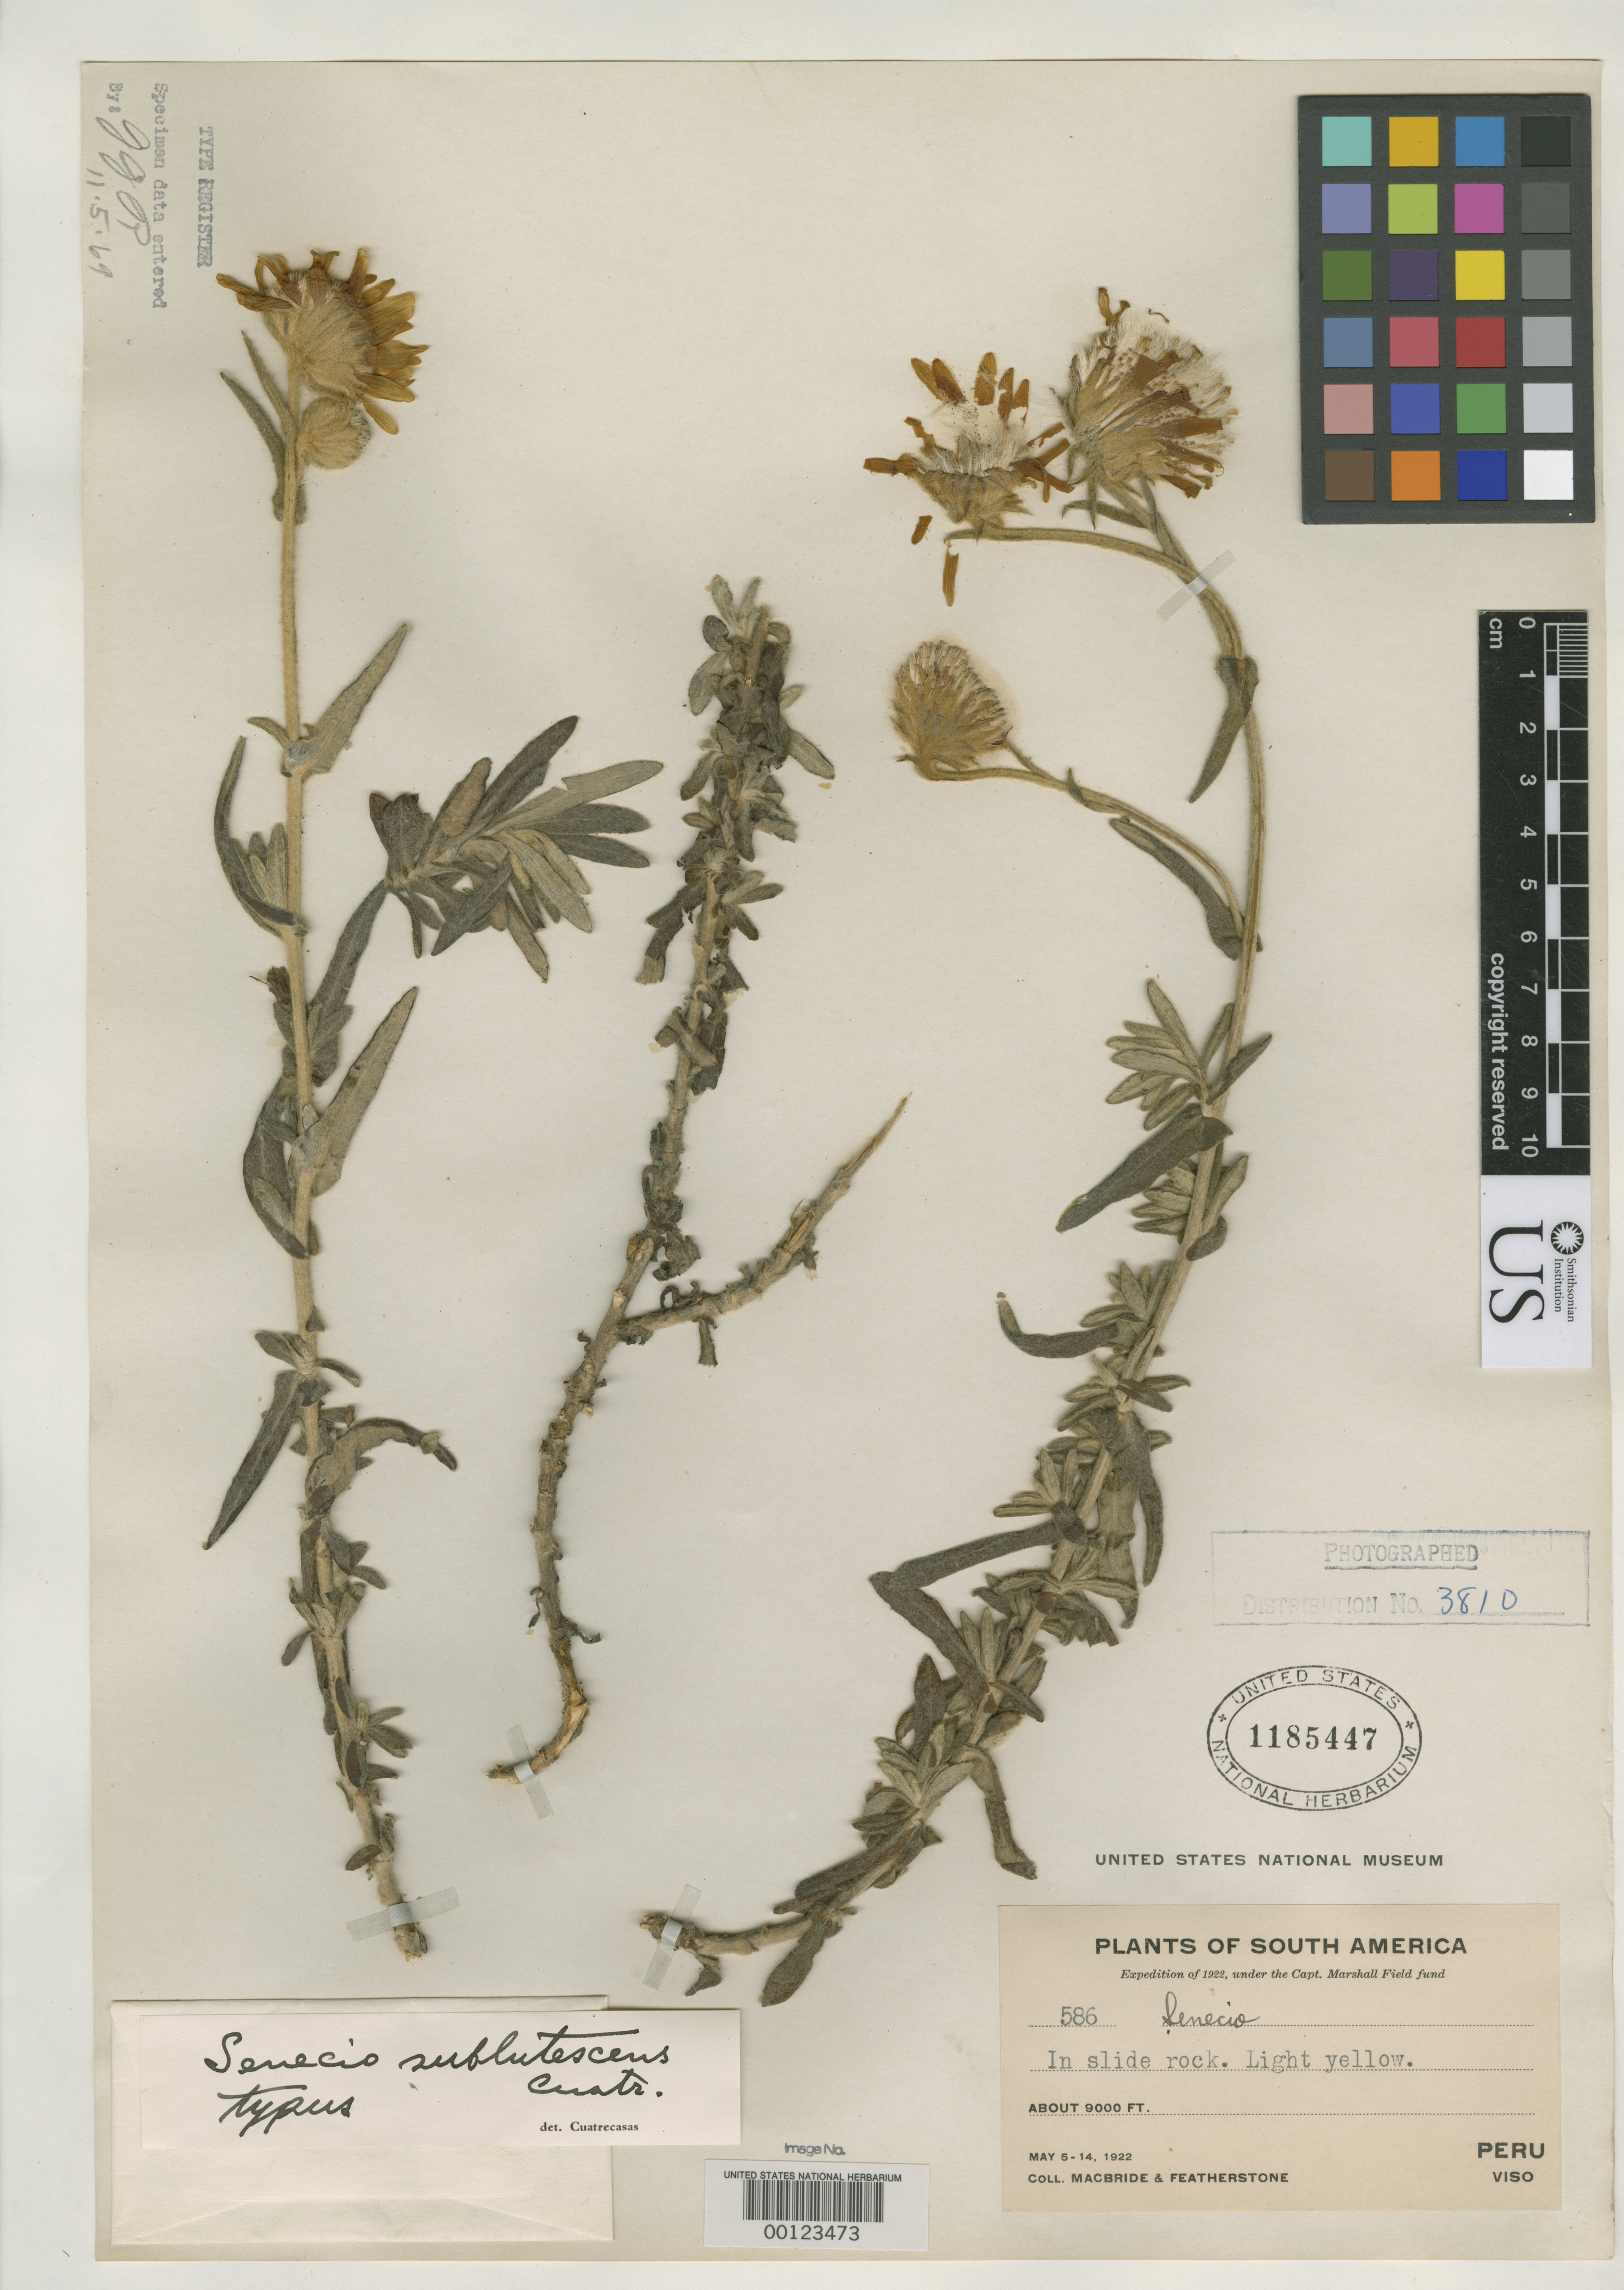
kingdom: Plantae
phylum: Tracheophyta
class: Magnoliopsida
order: Asterales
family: Asteraceae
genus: Senecio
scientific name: Senecio sublutescens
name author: Cuatrec.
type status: Holotype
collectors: J. F. Macbride & W. Featherstone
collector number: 586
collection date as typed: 05 May 1922 to 14 May 1922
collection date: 1922-05-05/1922-05-14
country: Peru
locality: Viso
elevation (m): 2743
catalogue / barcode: US 1185447